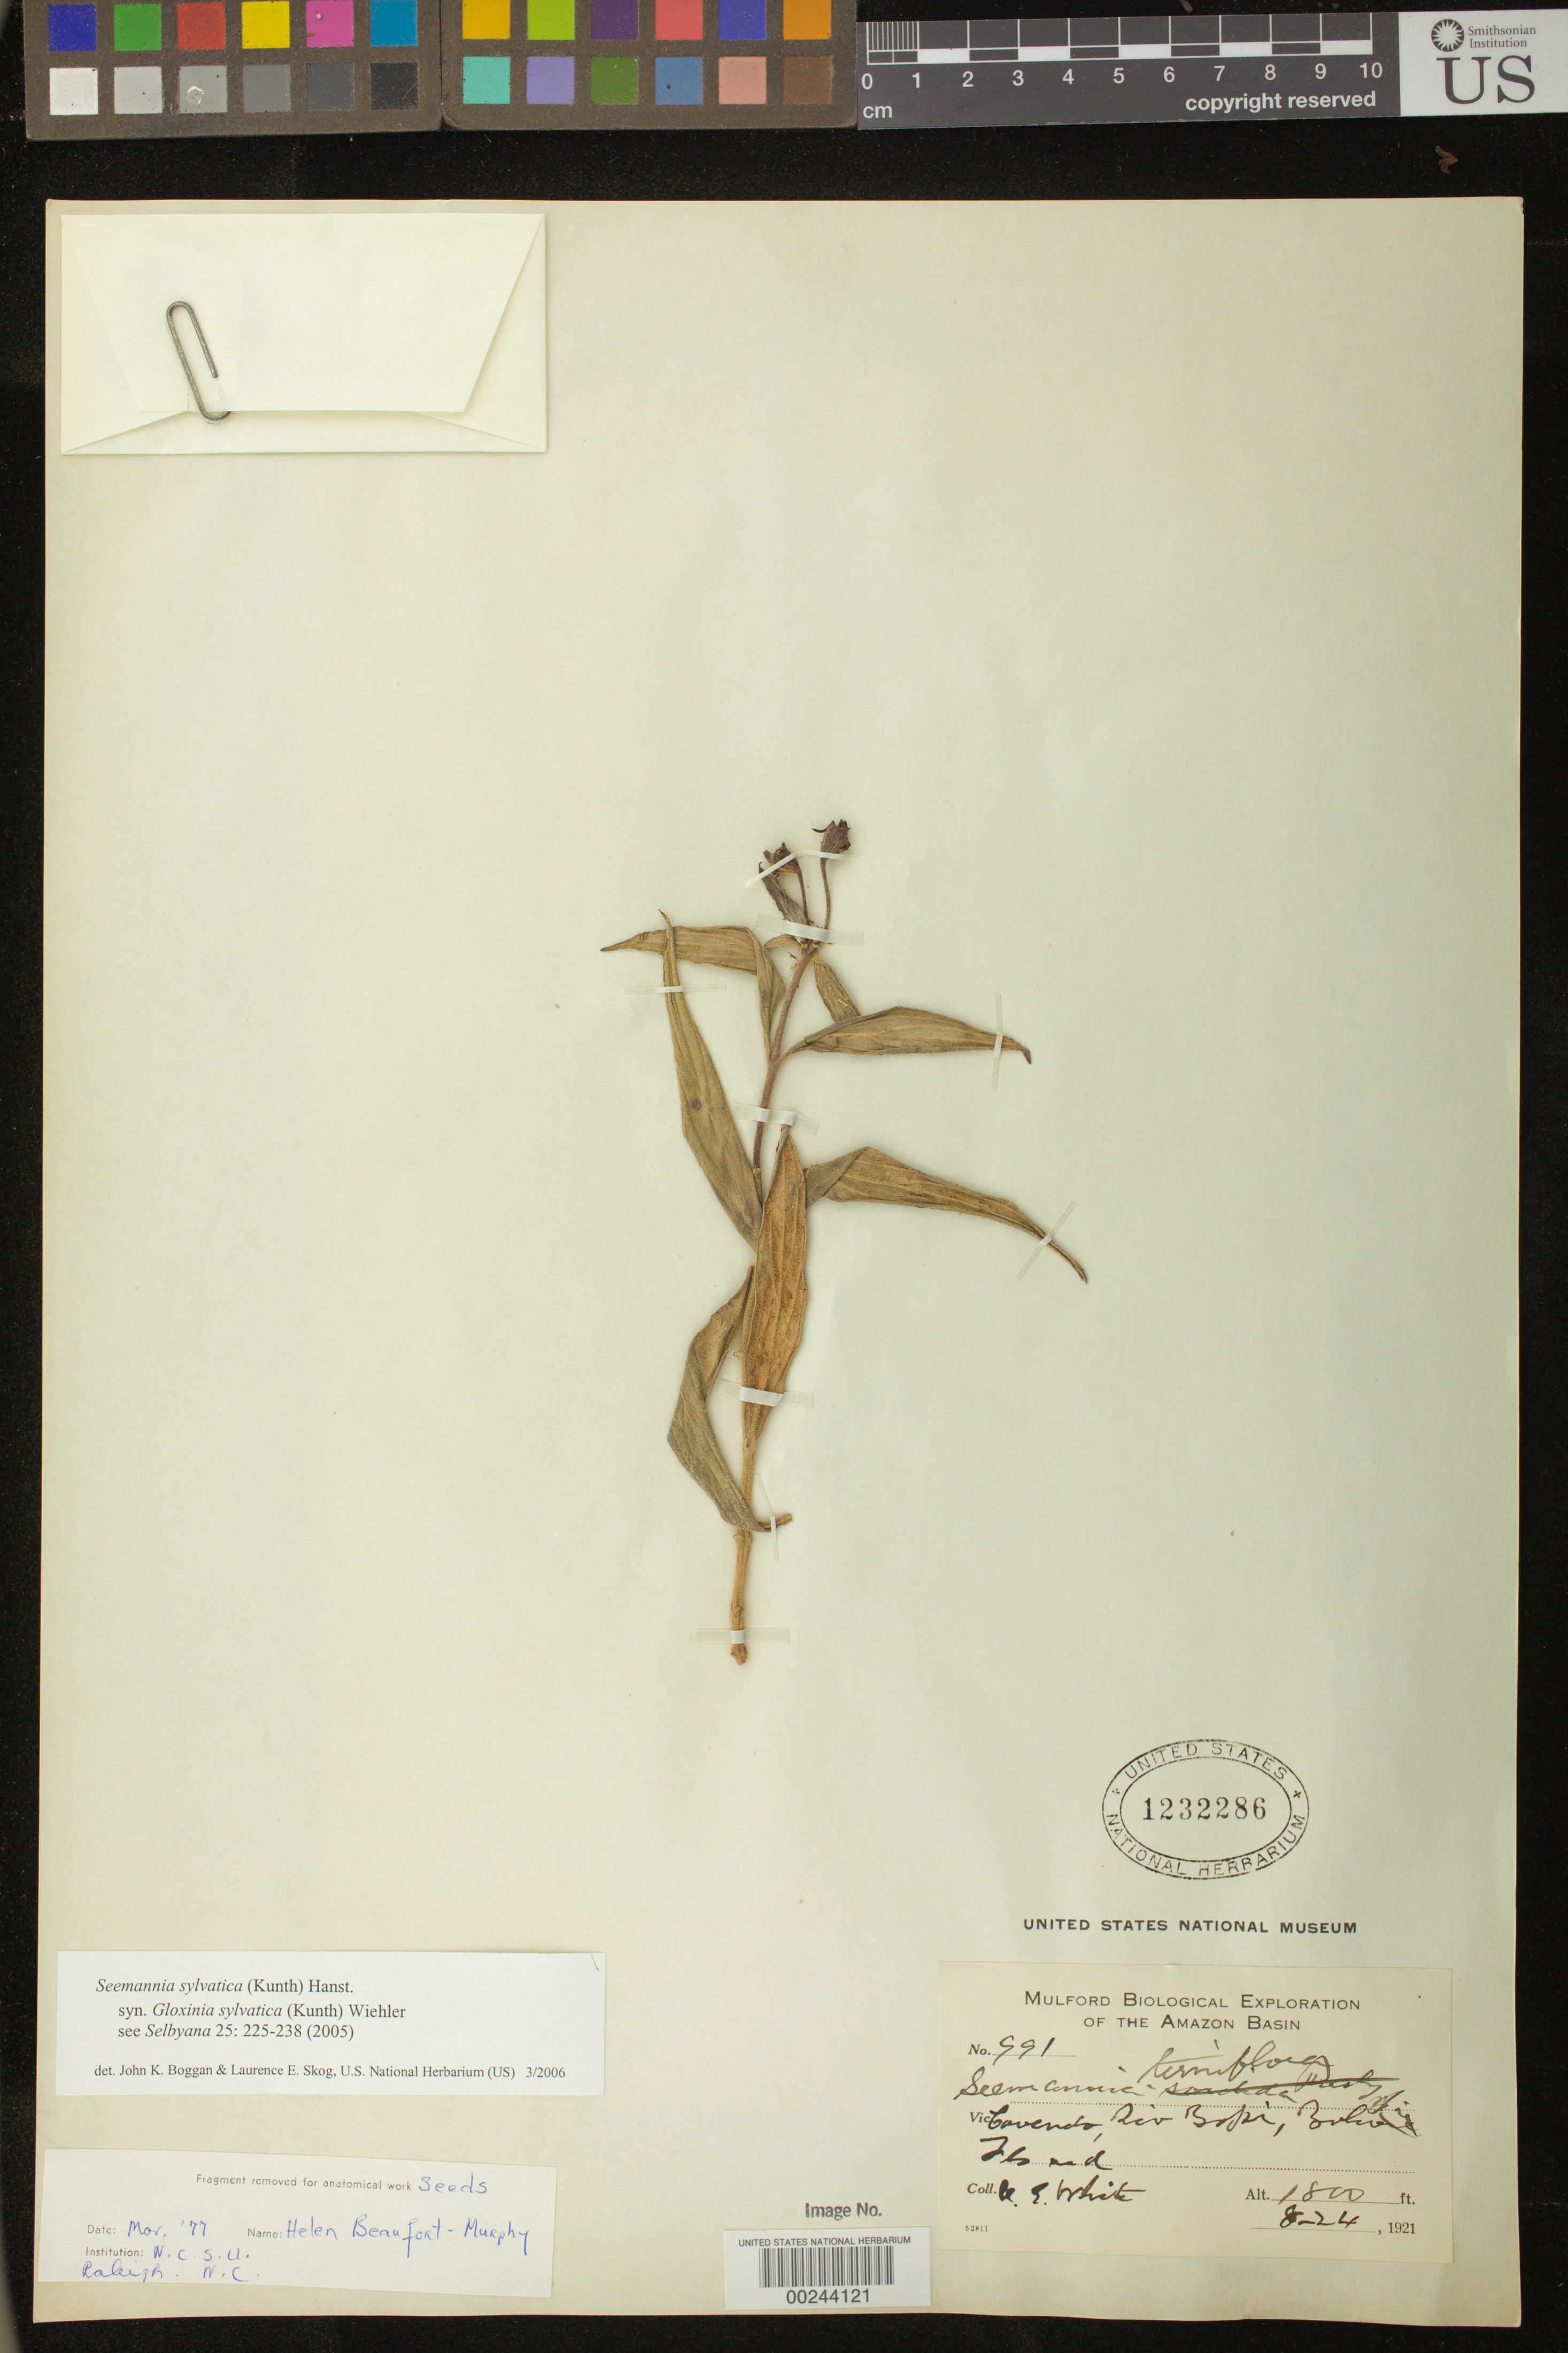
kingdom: Plantae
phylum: Tracheophyta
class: Magnoliopsida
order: Lamiales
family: Gesneriaceae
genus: Seemannia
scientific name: Seemannia sylvatica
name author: (Kunth) Hanst.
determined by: Boggan, J. K.; Skog, L. E.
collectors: O. E. White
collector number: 991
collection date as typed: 8-24-1921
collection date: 1921-08-24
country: Bolivia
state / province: La Paz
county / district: Sud Yungas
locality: Covendo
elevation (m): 549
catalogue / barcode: US 1232286